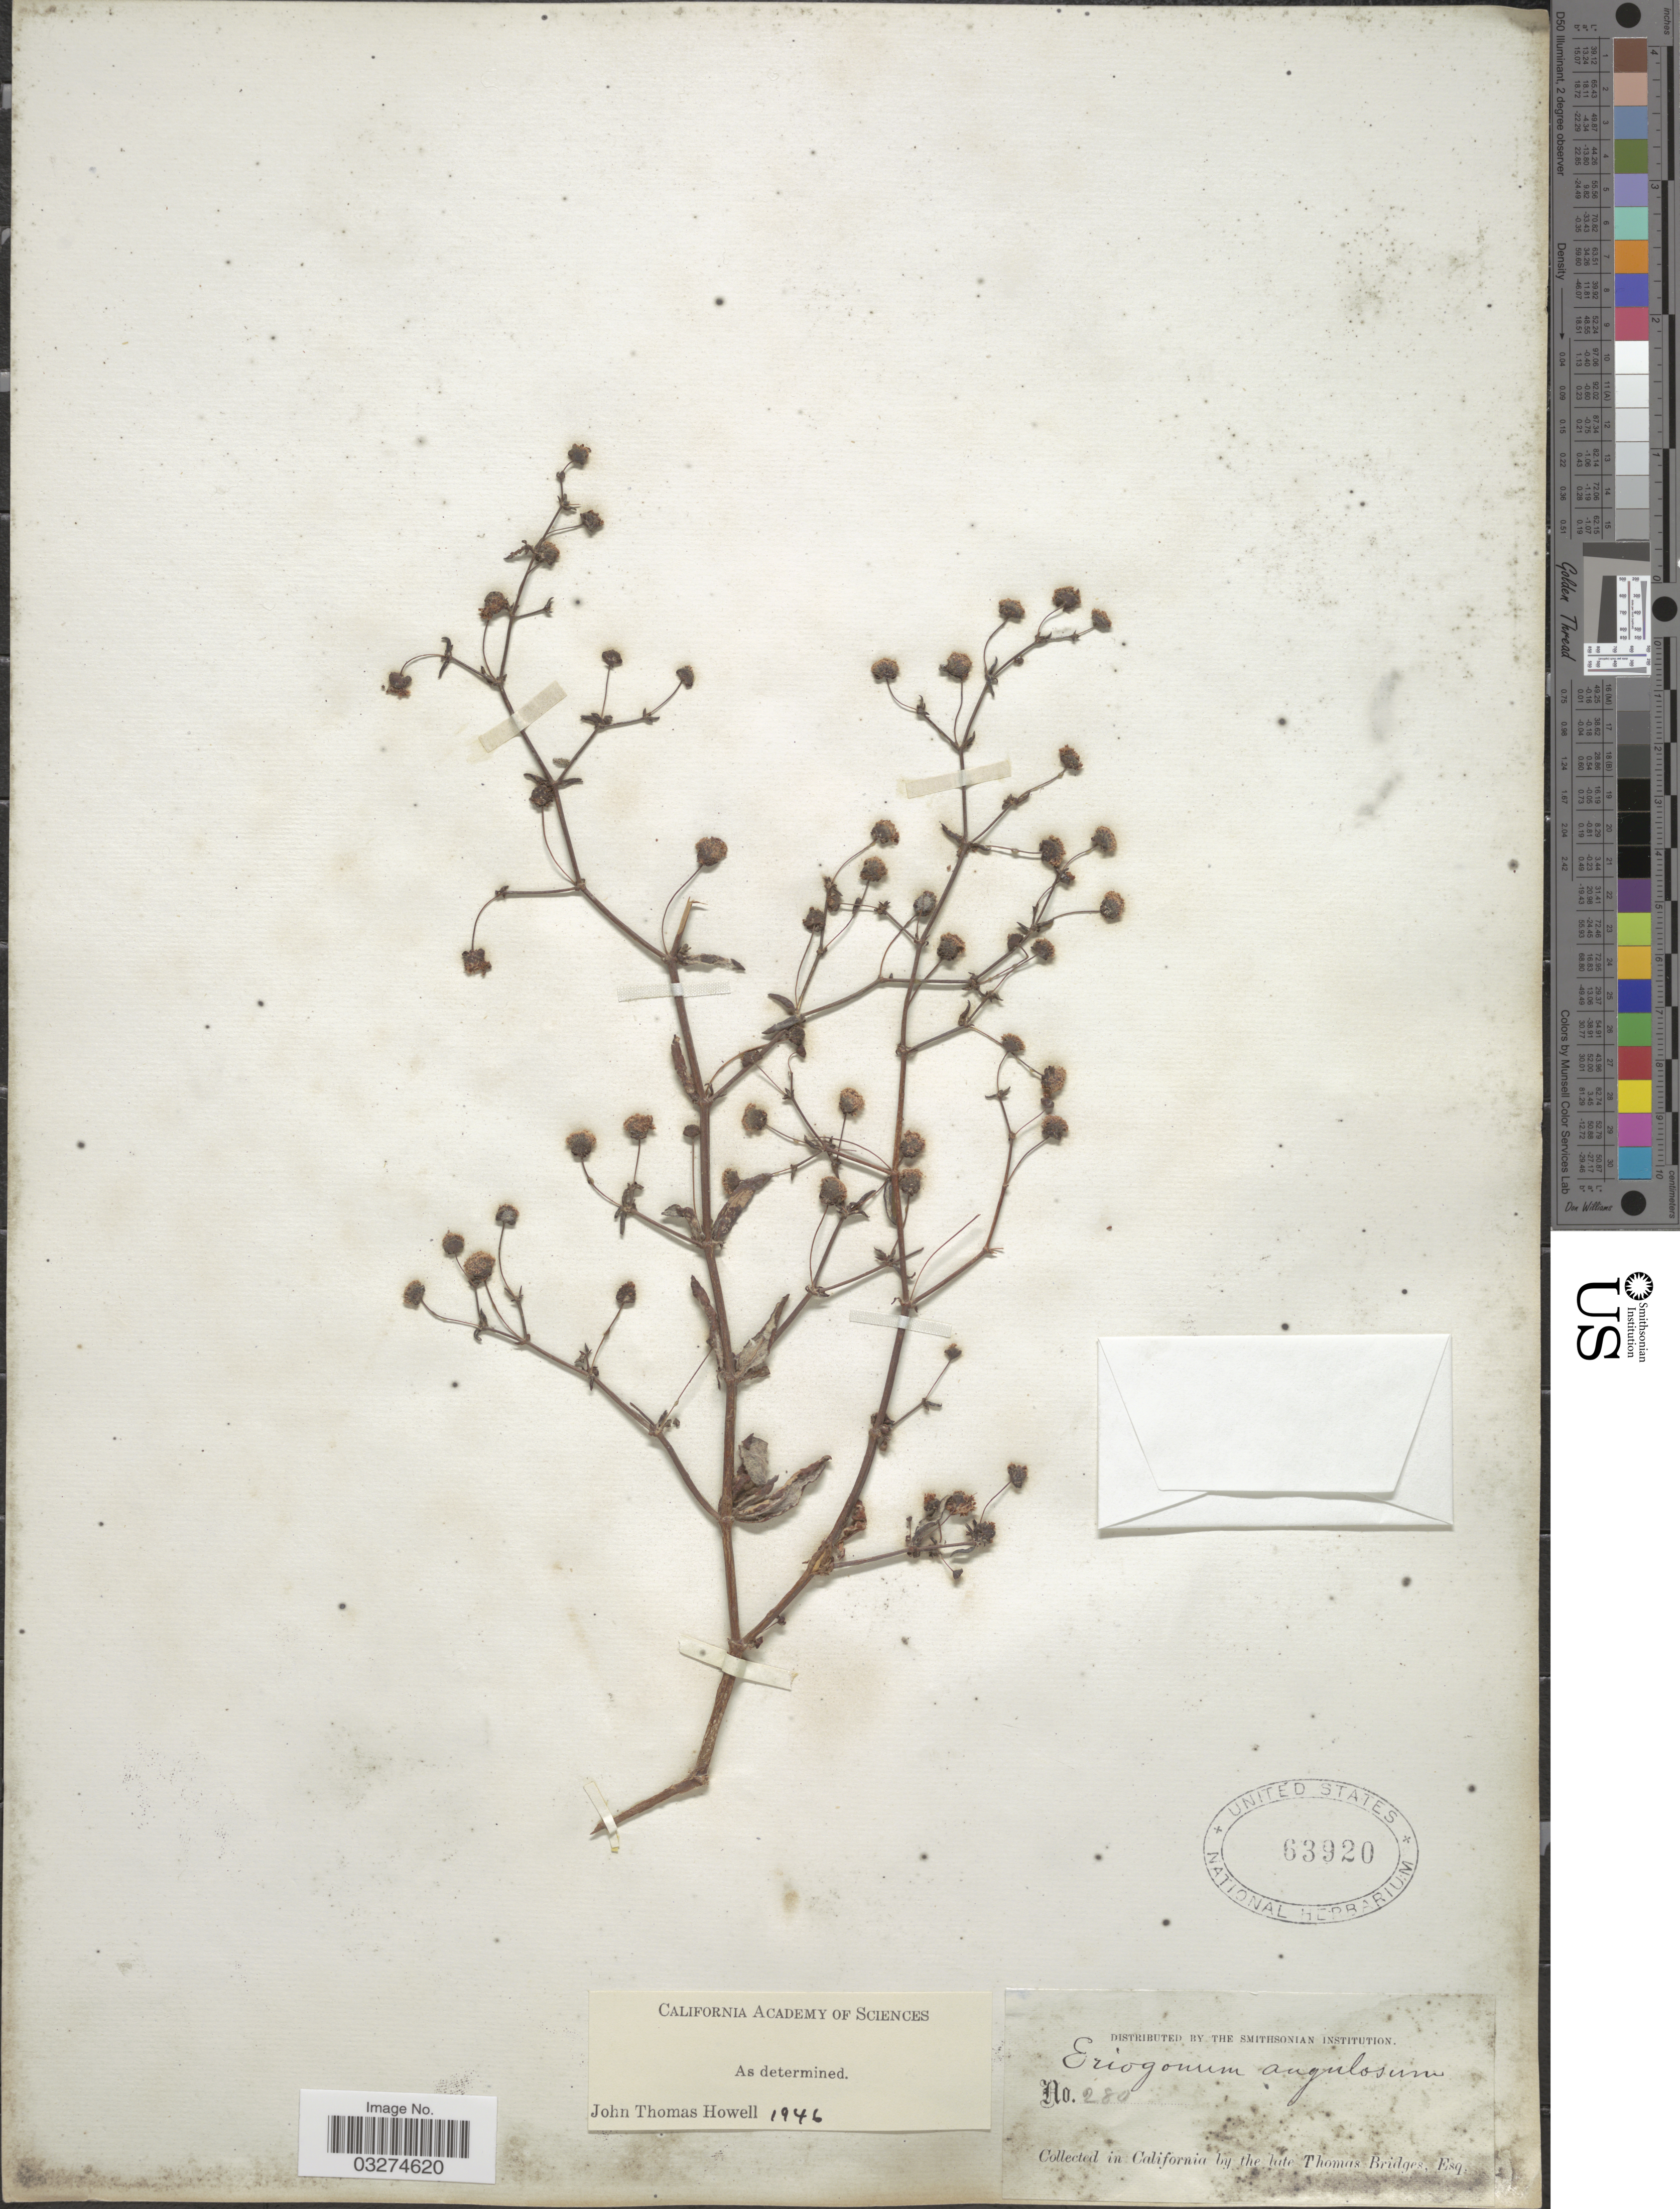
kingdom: Plantae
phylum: Tracheophyta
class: Magnoliopsida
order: Caryophyllales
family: Polygonaceae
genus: Eriogonum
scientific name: Eriogonum angulosum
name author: Benth.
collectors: T. Bridges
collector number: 280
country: United States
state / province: California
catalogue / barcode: US 63920